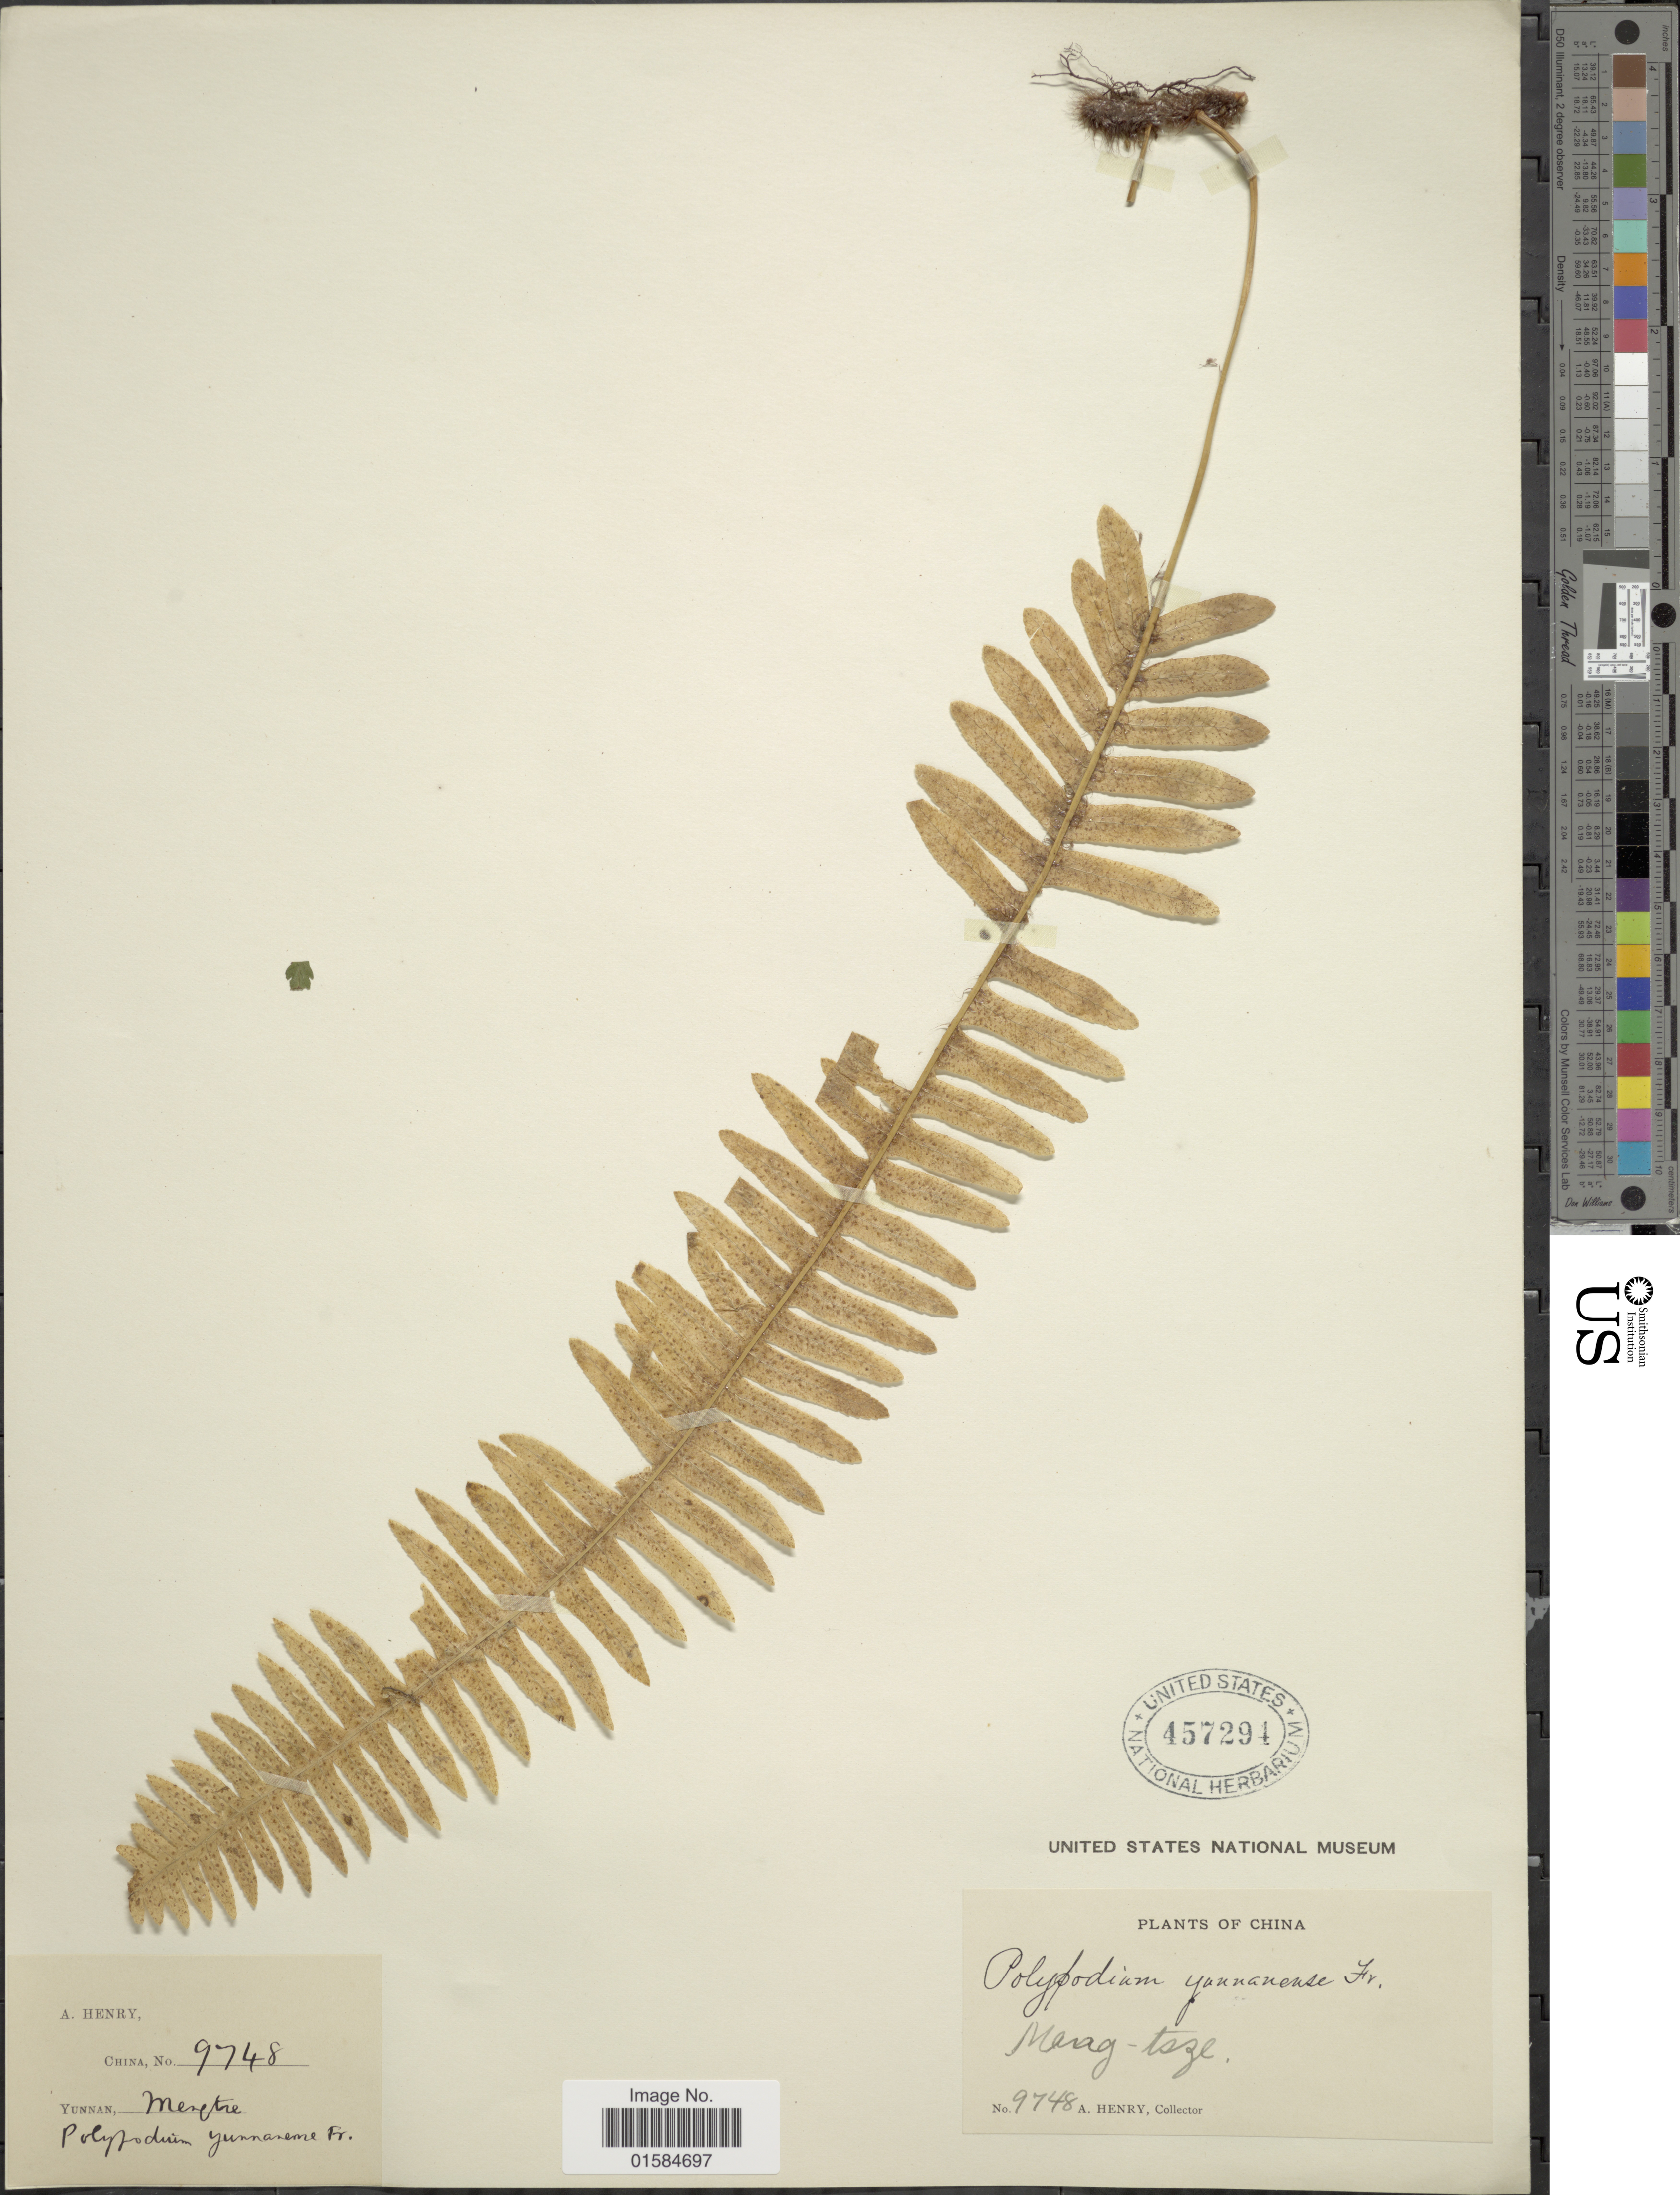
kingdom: Plantae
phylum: Tracheophyta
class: Polypodiopsida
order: Polypodiales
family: Polypodiaceae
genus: Goniophlebium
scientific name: Goniophlebium lachnopus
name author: (Wall. ex Hook.) J. Sm.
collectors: A. Henry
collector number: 9748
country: China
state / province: Yunnan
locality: Yunnan, Mengtze, Meng-tsze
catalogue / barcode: US 457294